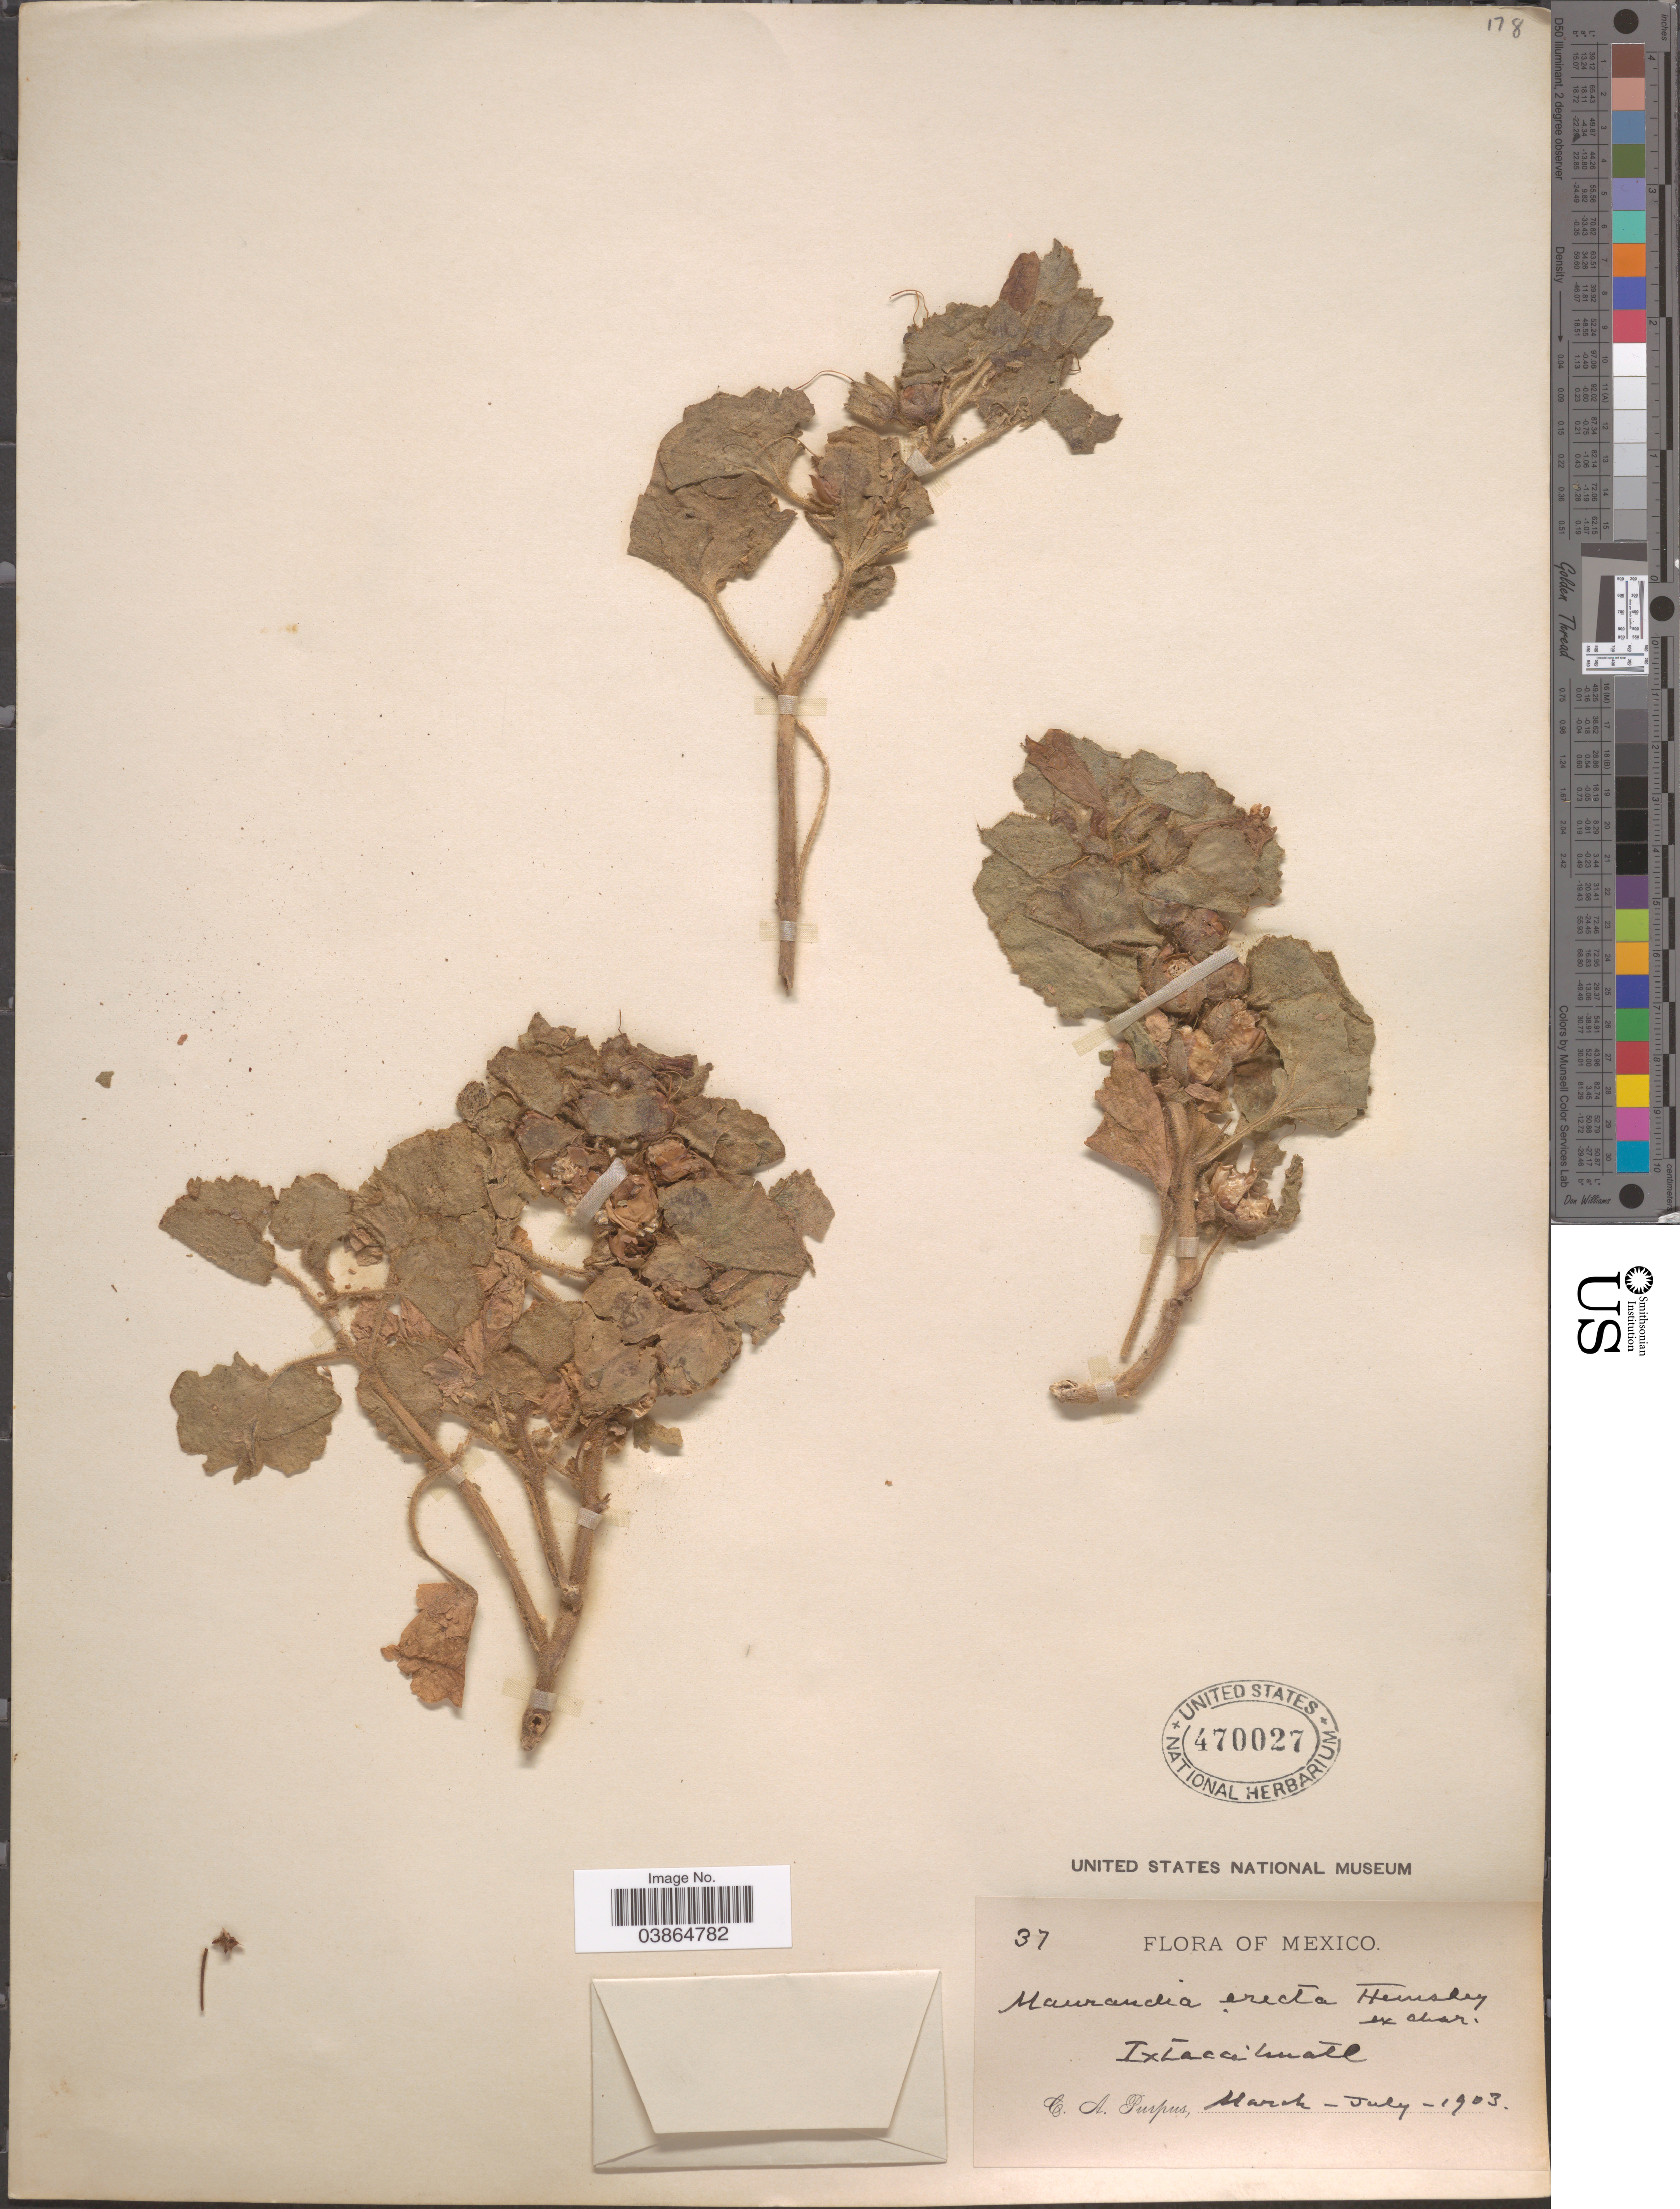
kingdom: Plantae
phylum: Tracheophyta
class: Magnoliopsida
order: Lamiales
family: Plantaginaceae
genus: Maurandya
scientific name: Maurandya erecta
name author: Hemsl.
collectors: C. A. Purpus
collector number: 37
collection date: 1903-03/1903-07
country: Mexico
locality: Ixtaccihuatl.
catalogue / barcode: US 470027